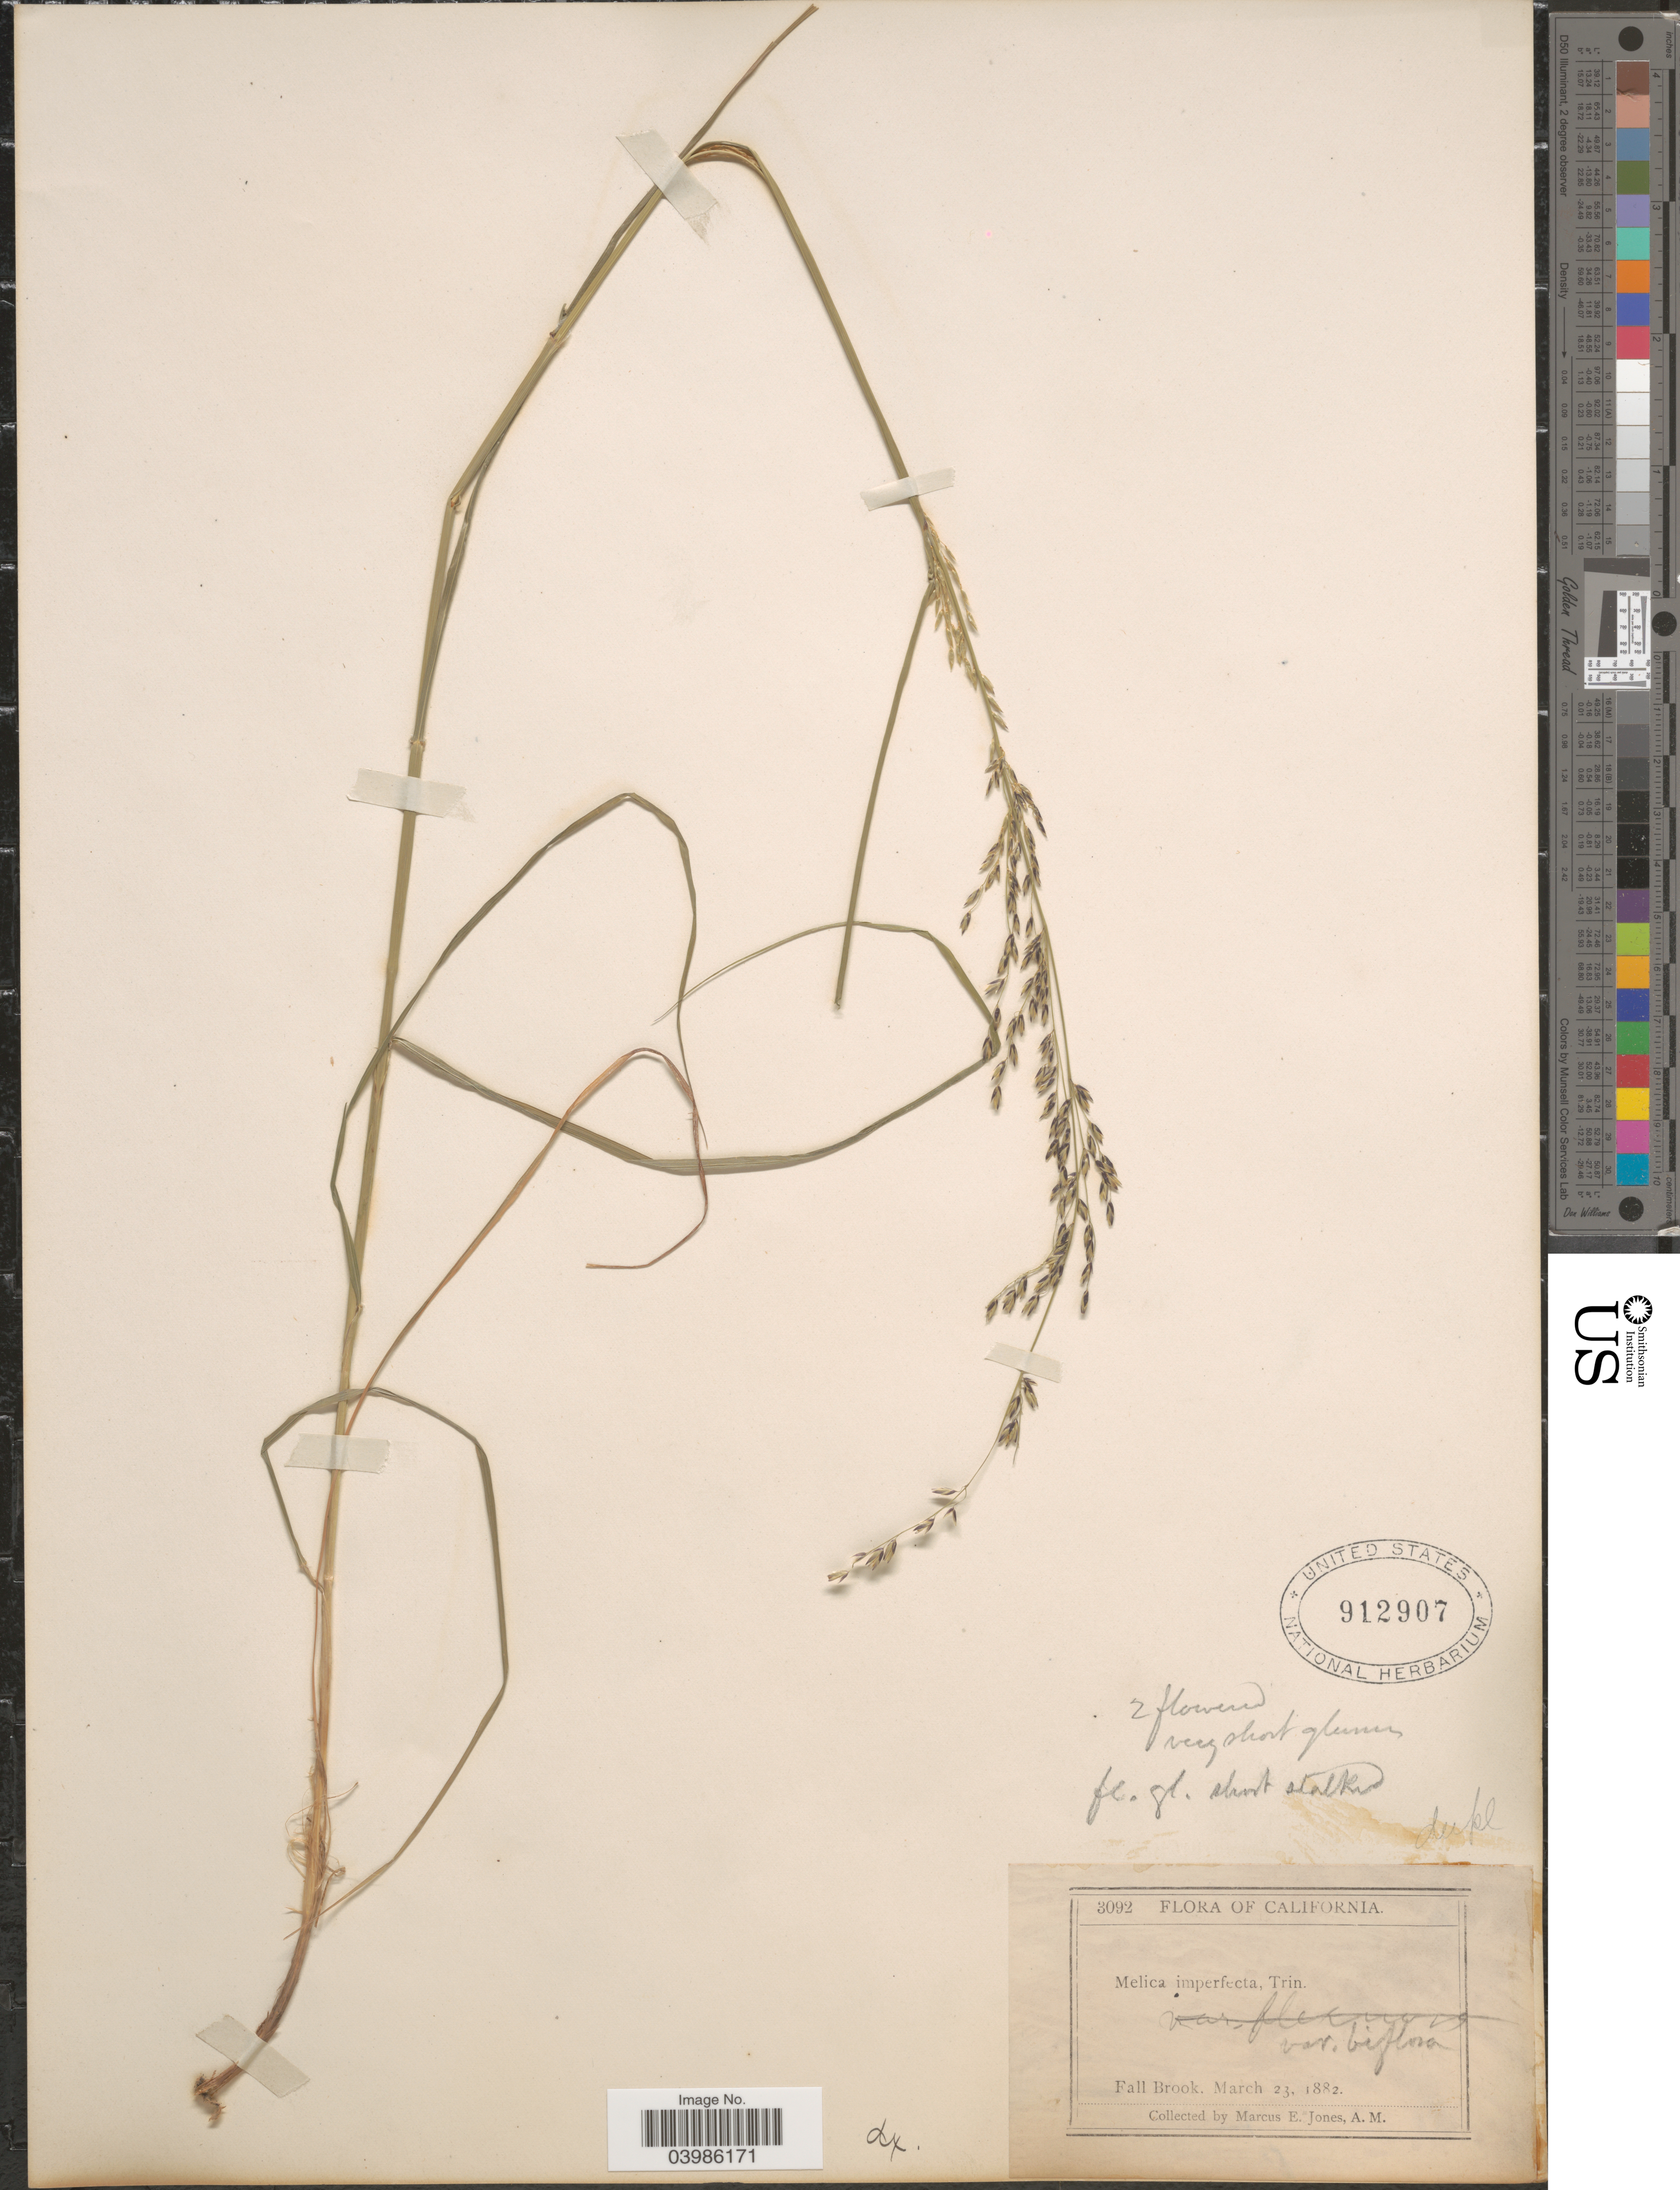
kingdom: Plantae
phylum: Tracheophyta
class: Liliopsida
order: Poales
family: Poaceae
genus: Melica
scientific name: Melica imperfecta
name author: Trin.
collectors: M. E. Jones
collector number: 3092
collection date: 1882-03-23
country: United States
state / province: California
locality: Fall Brook.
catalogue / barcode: US 912907